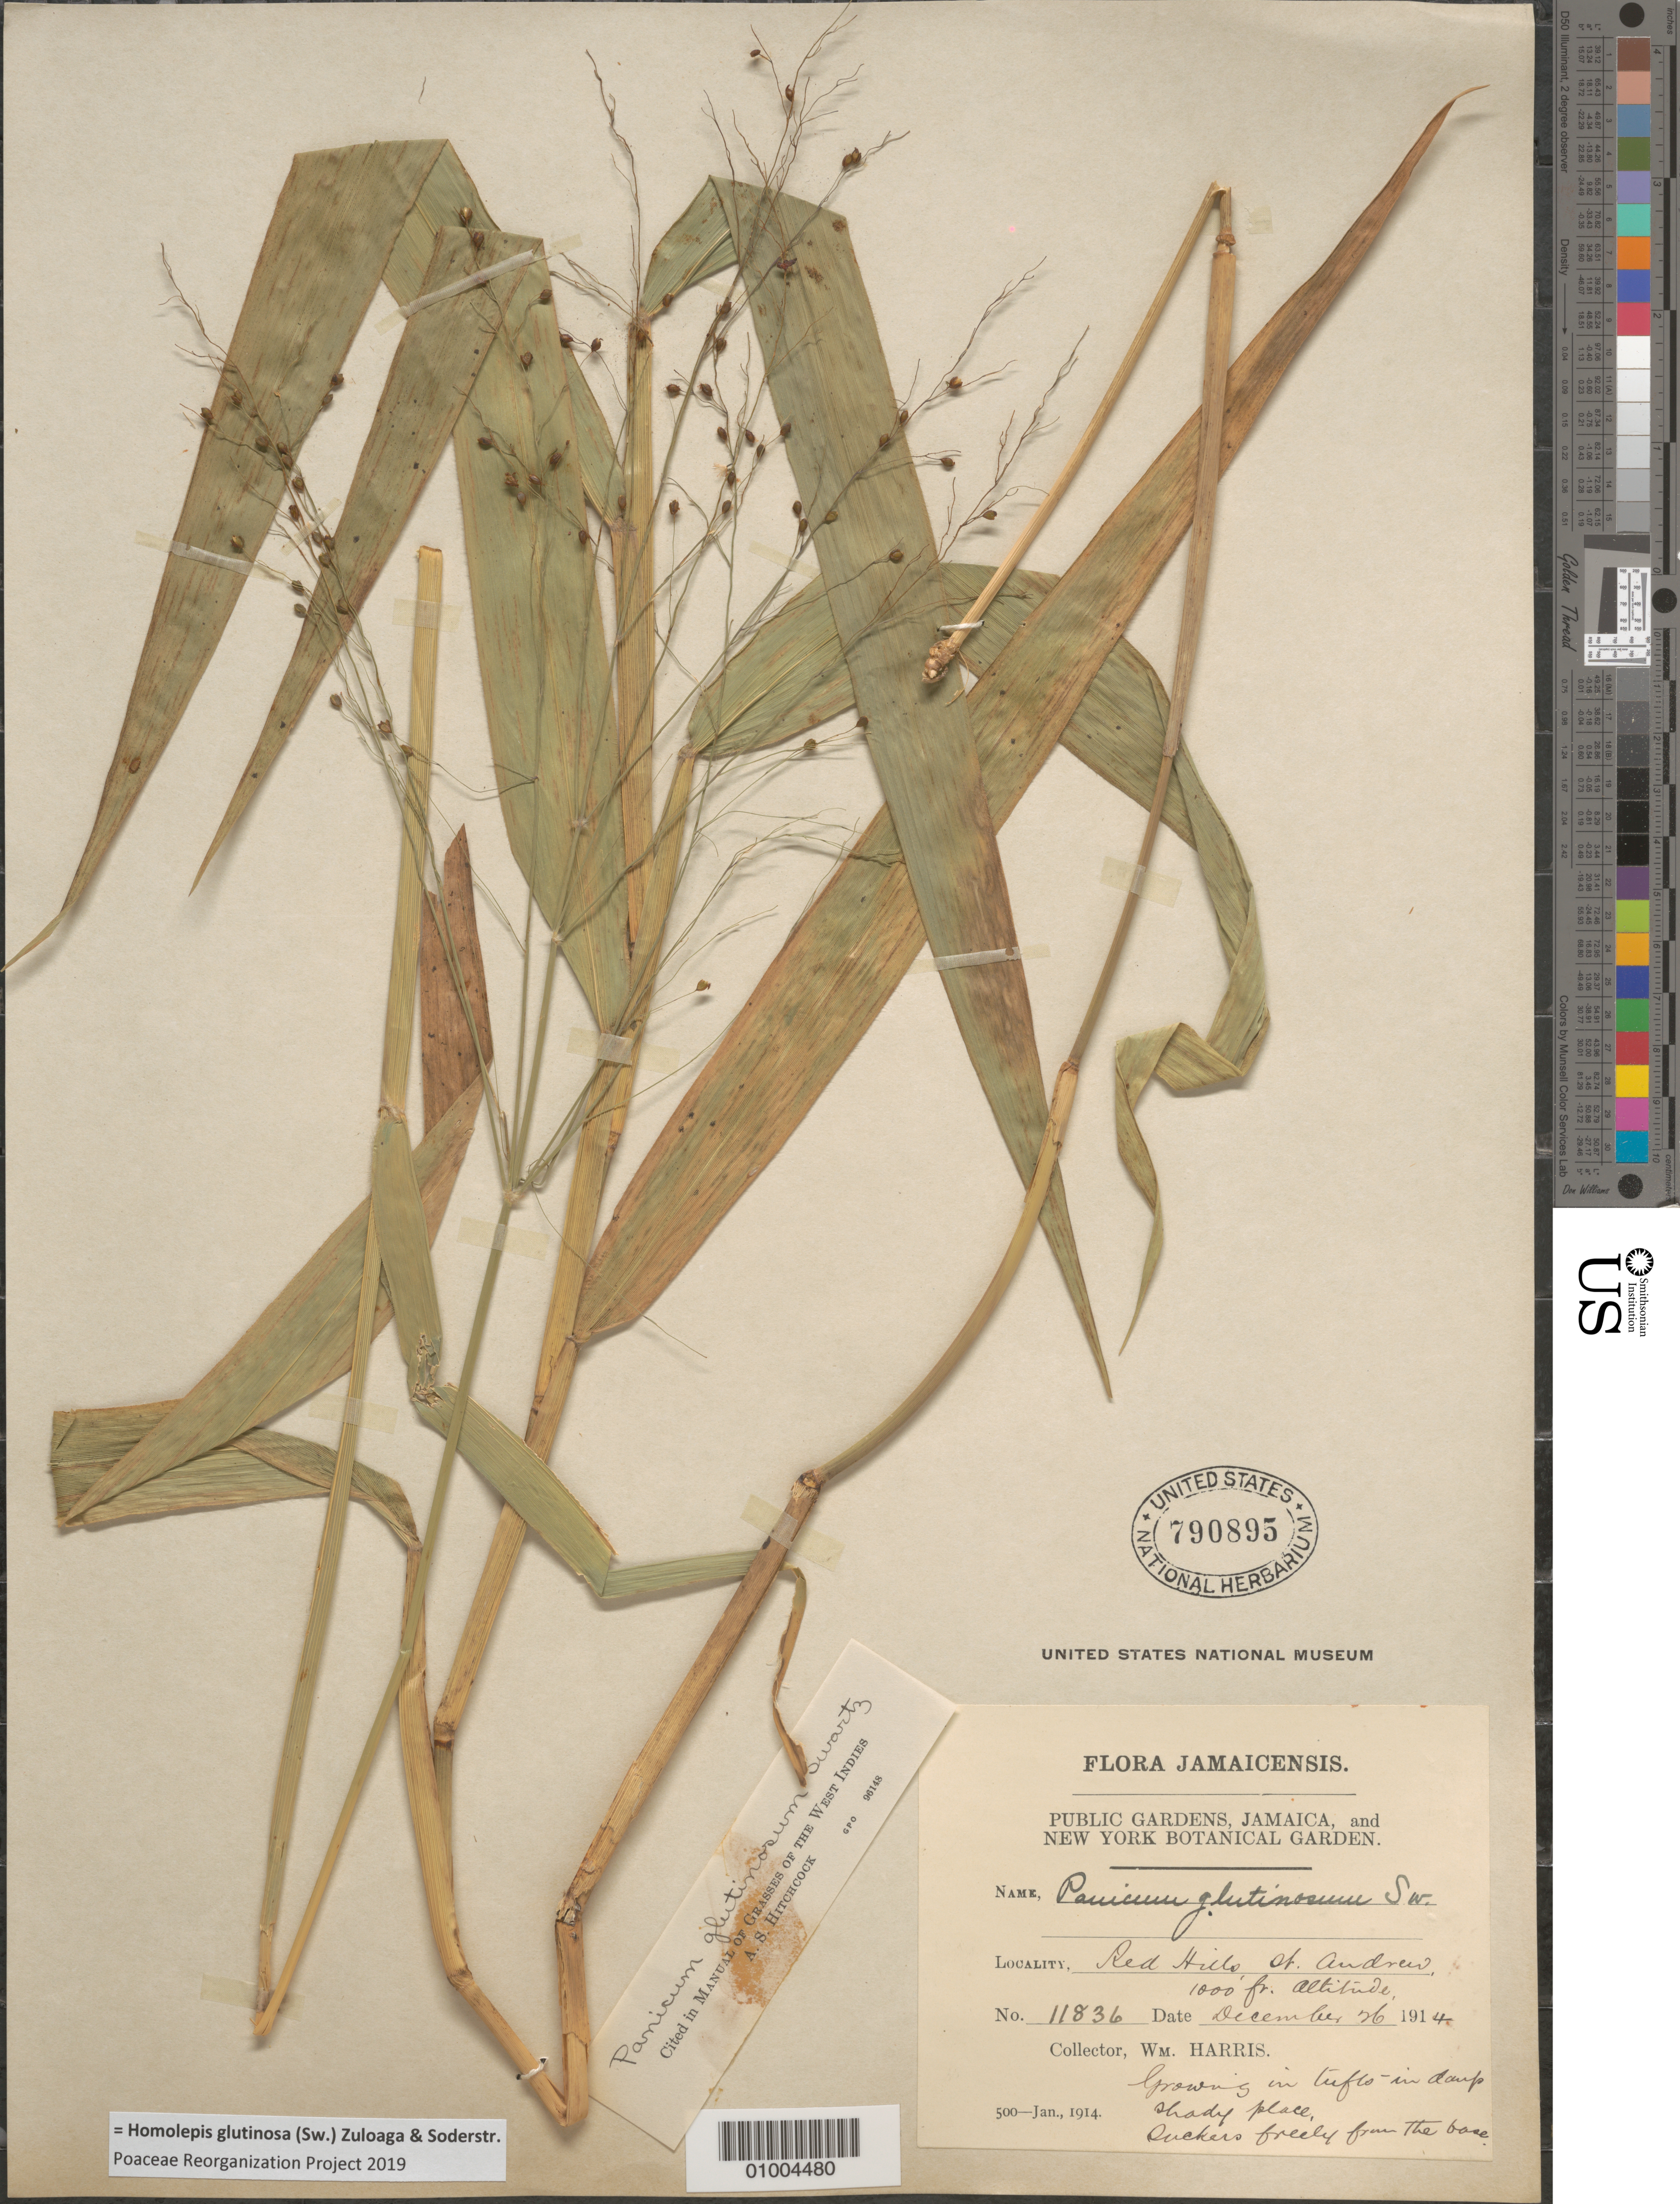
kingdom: Plantae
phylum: Tracheophyta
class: Liliopsida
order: Poales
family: Poaceae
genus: Homolepis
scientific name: Homolepis glutinosa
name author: (Sw.) Zuloaga & Soderstr.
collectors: W. Harris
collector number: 11836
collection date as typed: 26 Dec 1914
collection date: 1914-12-26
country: Jamaica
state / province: Saint Andrew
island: Jamaica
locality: Red Hills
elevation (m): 305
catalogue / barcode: US 790895